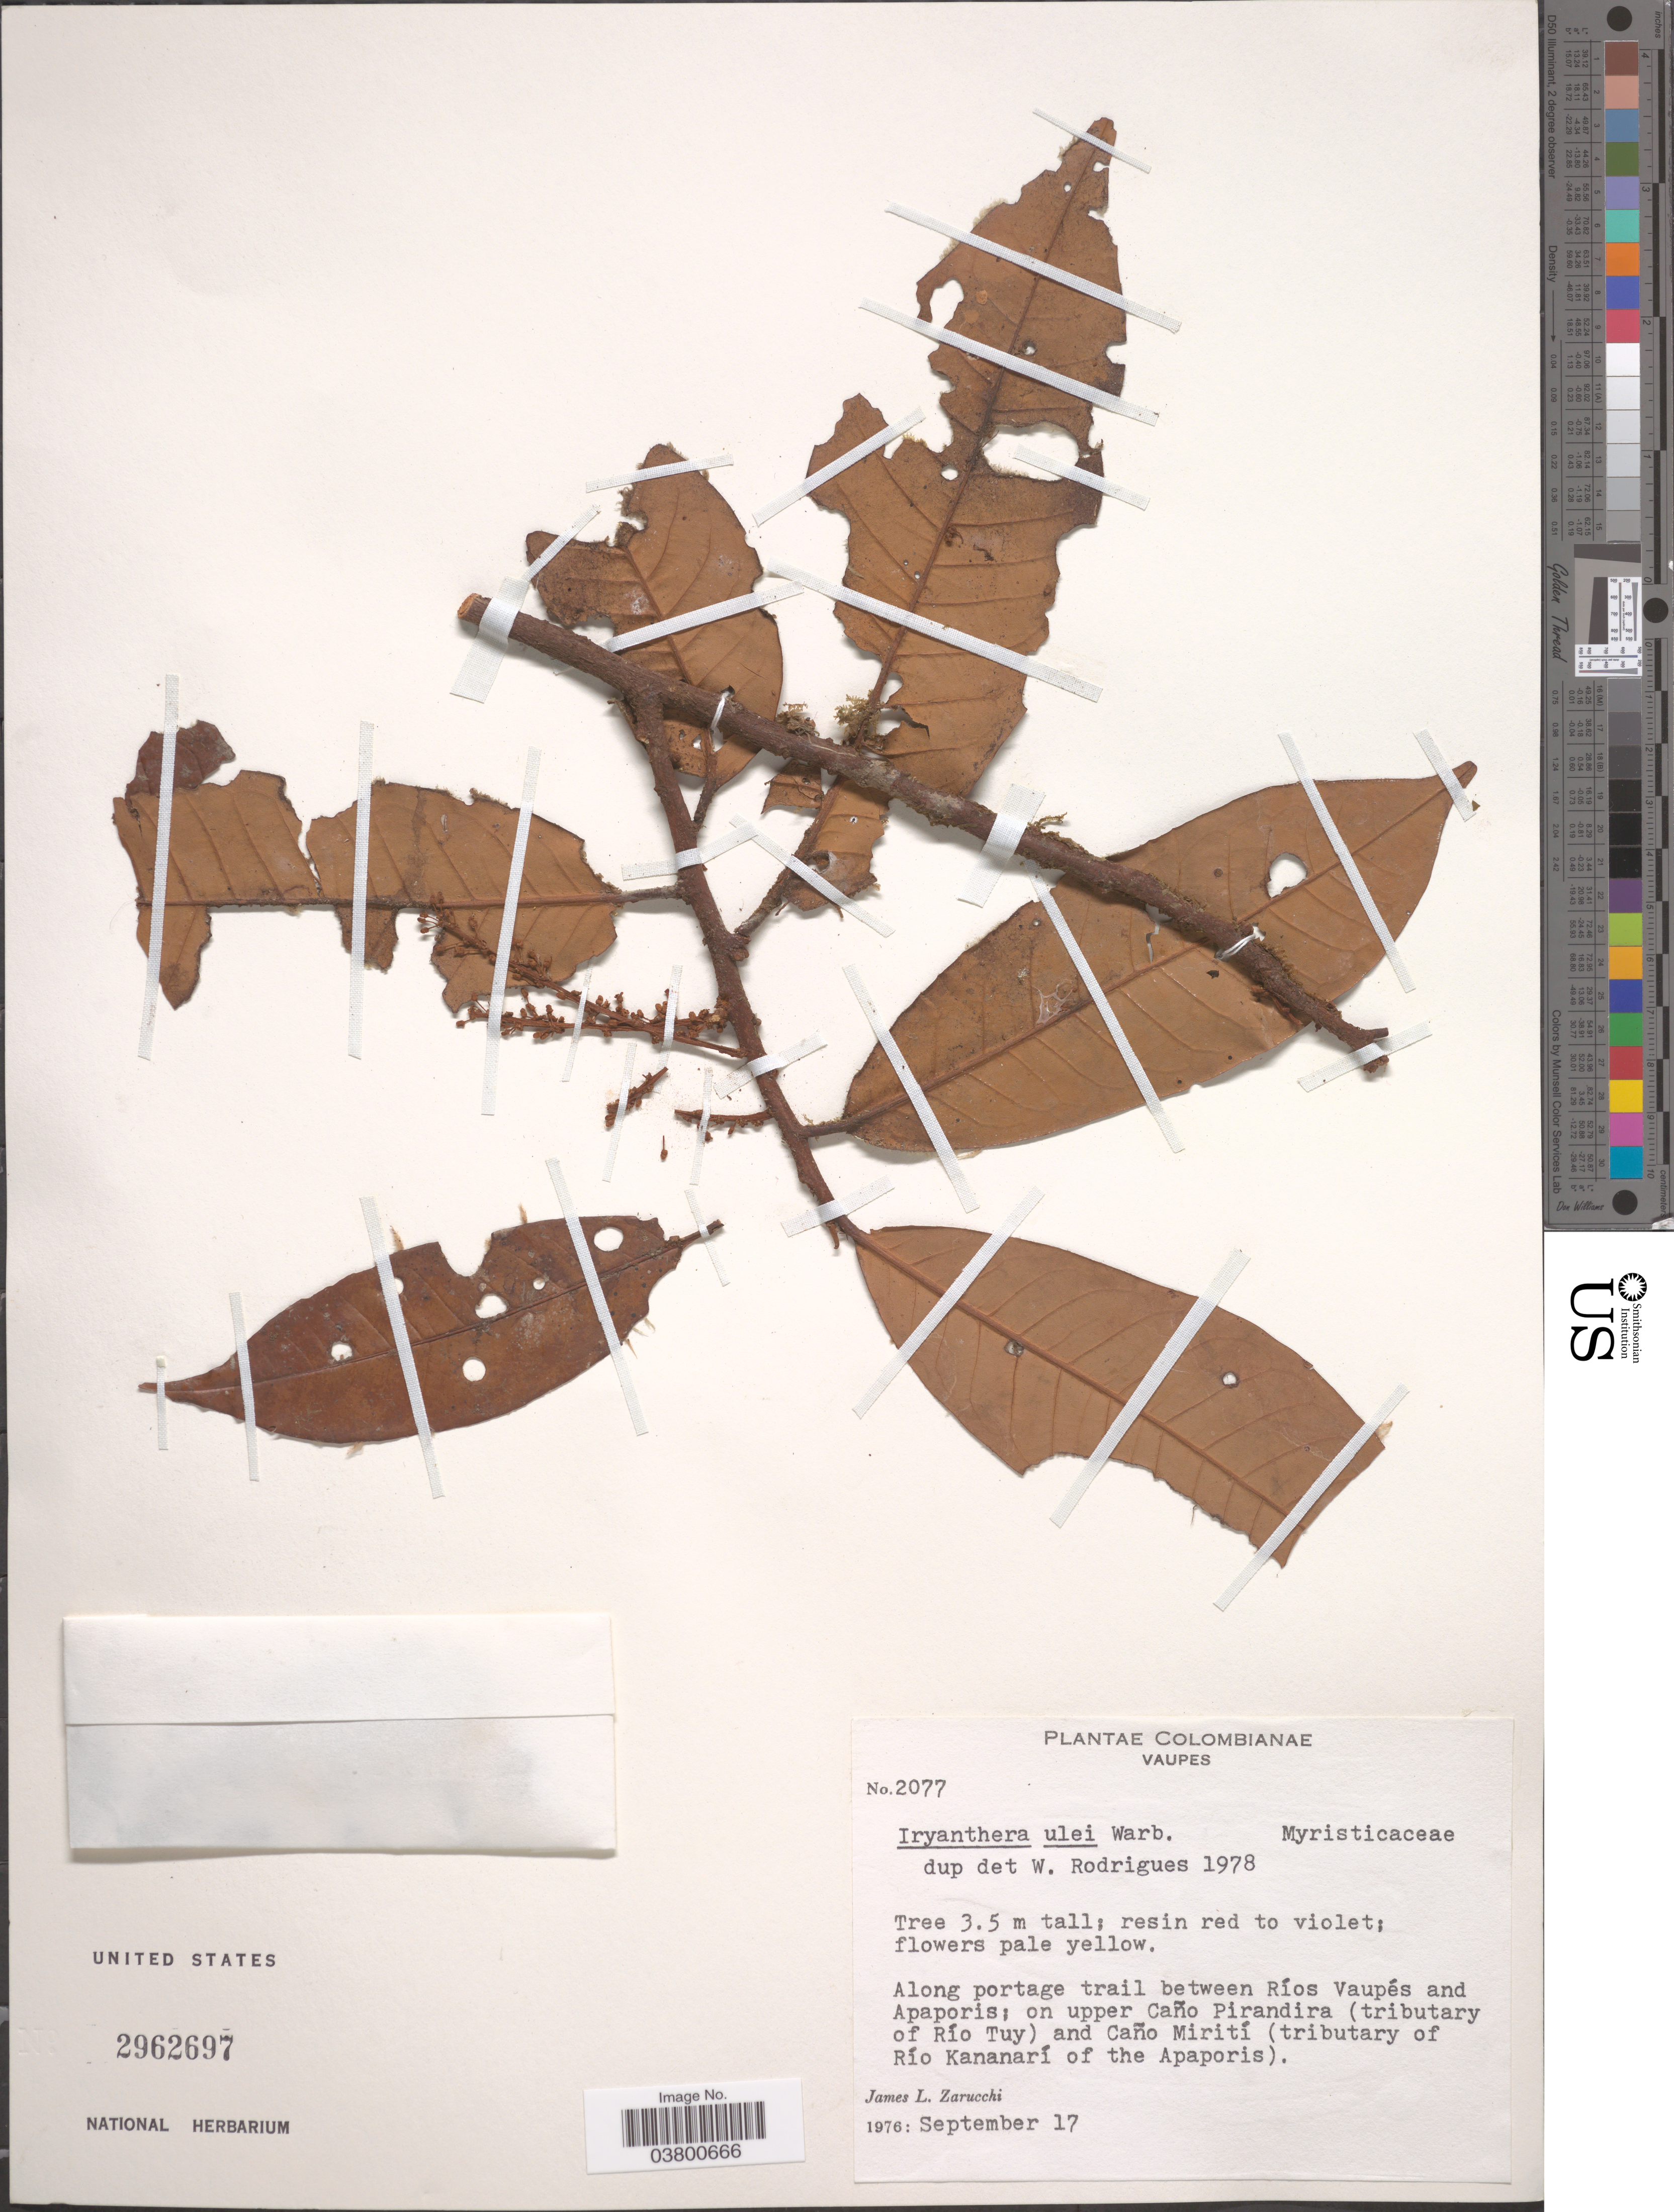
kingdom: Plantae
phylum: Tracheophyta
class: Magnoliopsida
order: Magnoliales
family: Myristicaceae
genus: Iryanthera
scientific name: Iryanthera ulei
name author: Warb.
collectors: J. L. Zarucchi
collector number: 2077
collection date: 1976-09-17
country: Colombia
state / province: Vaupés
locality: Along portage trail between Ríos Vaupés and Apaporis; on upper Caño Pirandira (tributary of Río Tuy) and Caño Mirití (tributary of Río Kananarí of the Apaporis).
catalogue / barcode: US 2962697